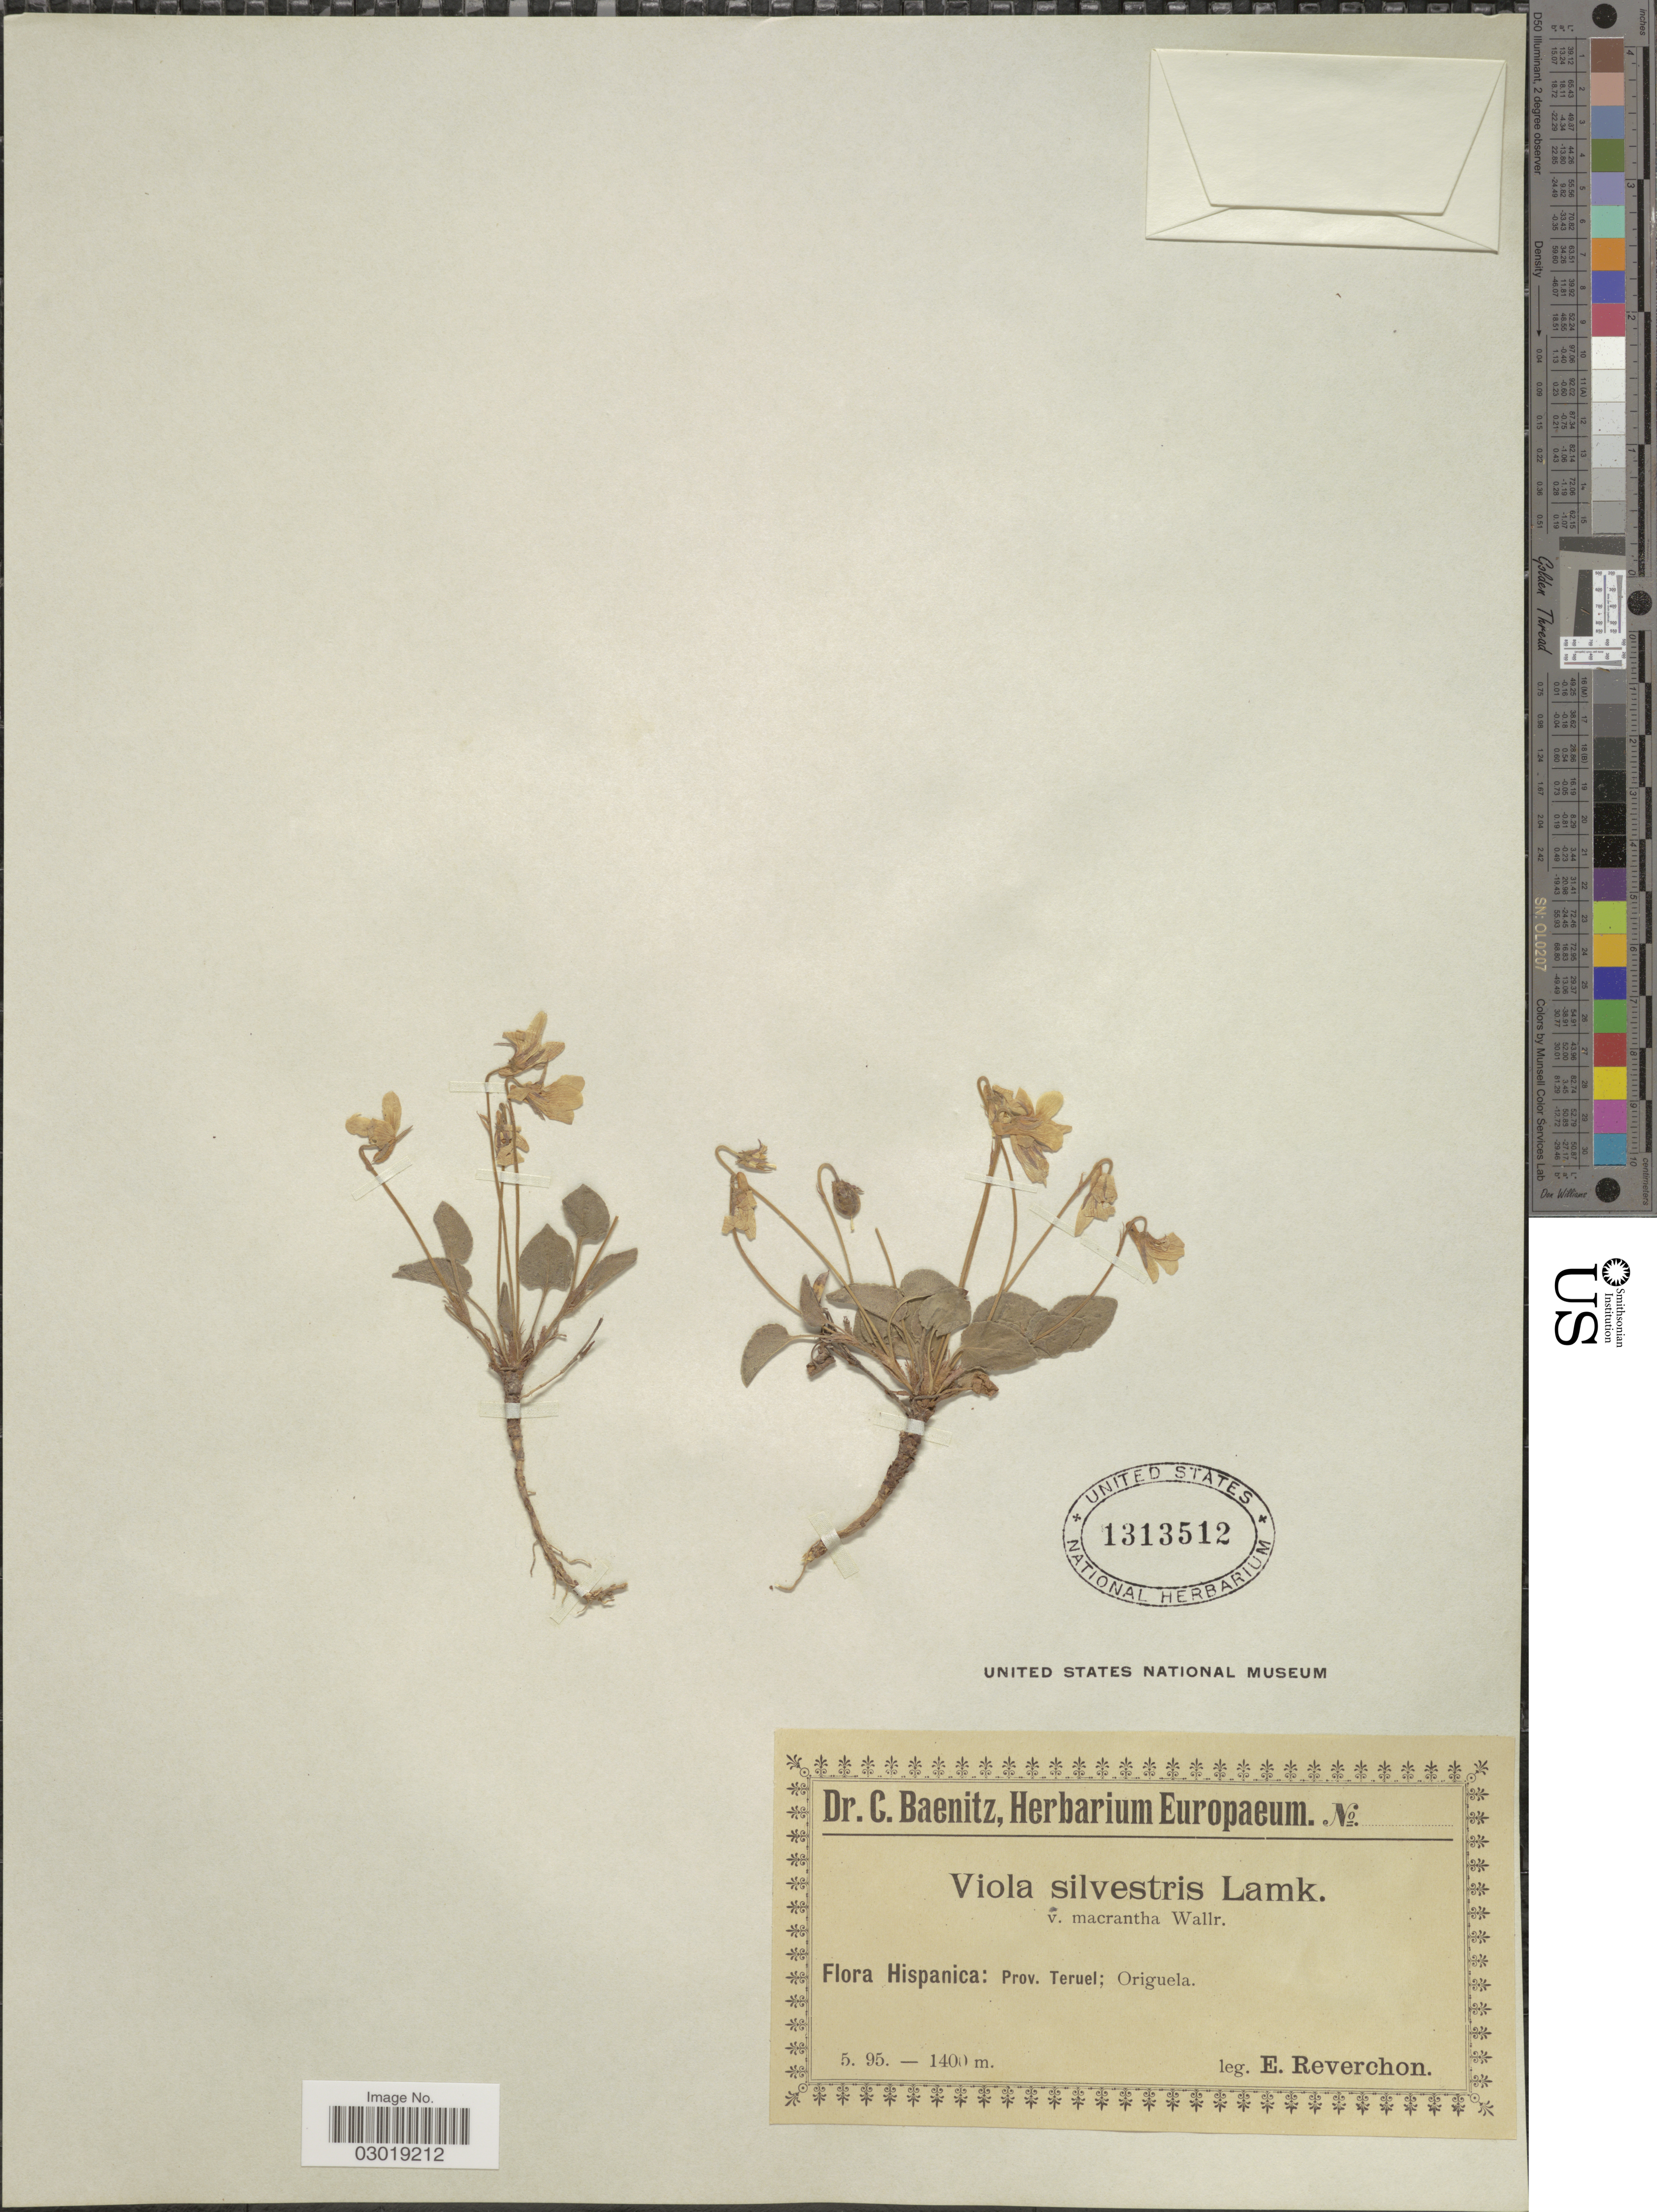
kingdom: Plantae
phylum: Tracheophyta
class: Magnoliopsida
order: Malpighiales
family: Violaceae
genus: Viola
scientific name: Viola sylvestris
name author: Lam.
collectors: E. Reverchon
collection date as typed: Transcribed d/m/y: /5/95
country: Spain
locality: Hispancia: Prov. Teruel; Origuela.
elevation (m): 1400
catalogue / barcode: US 1313512